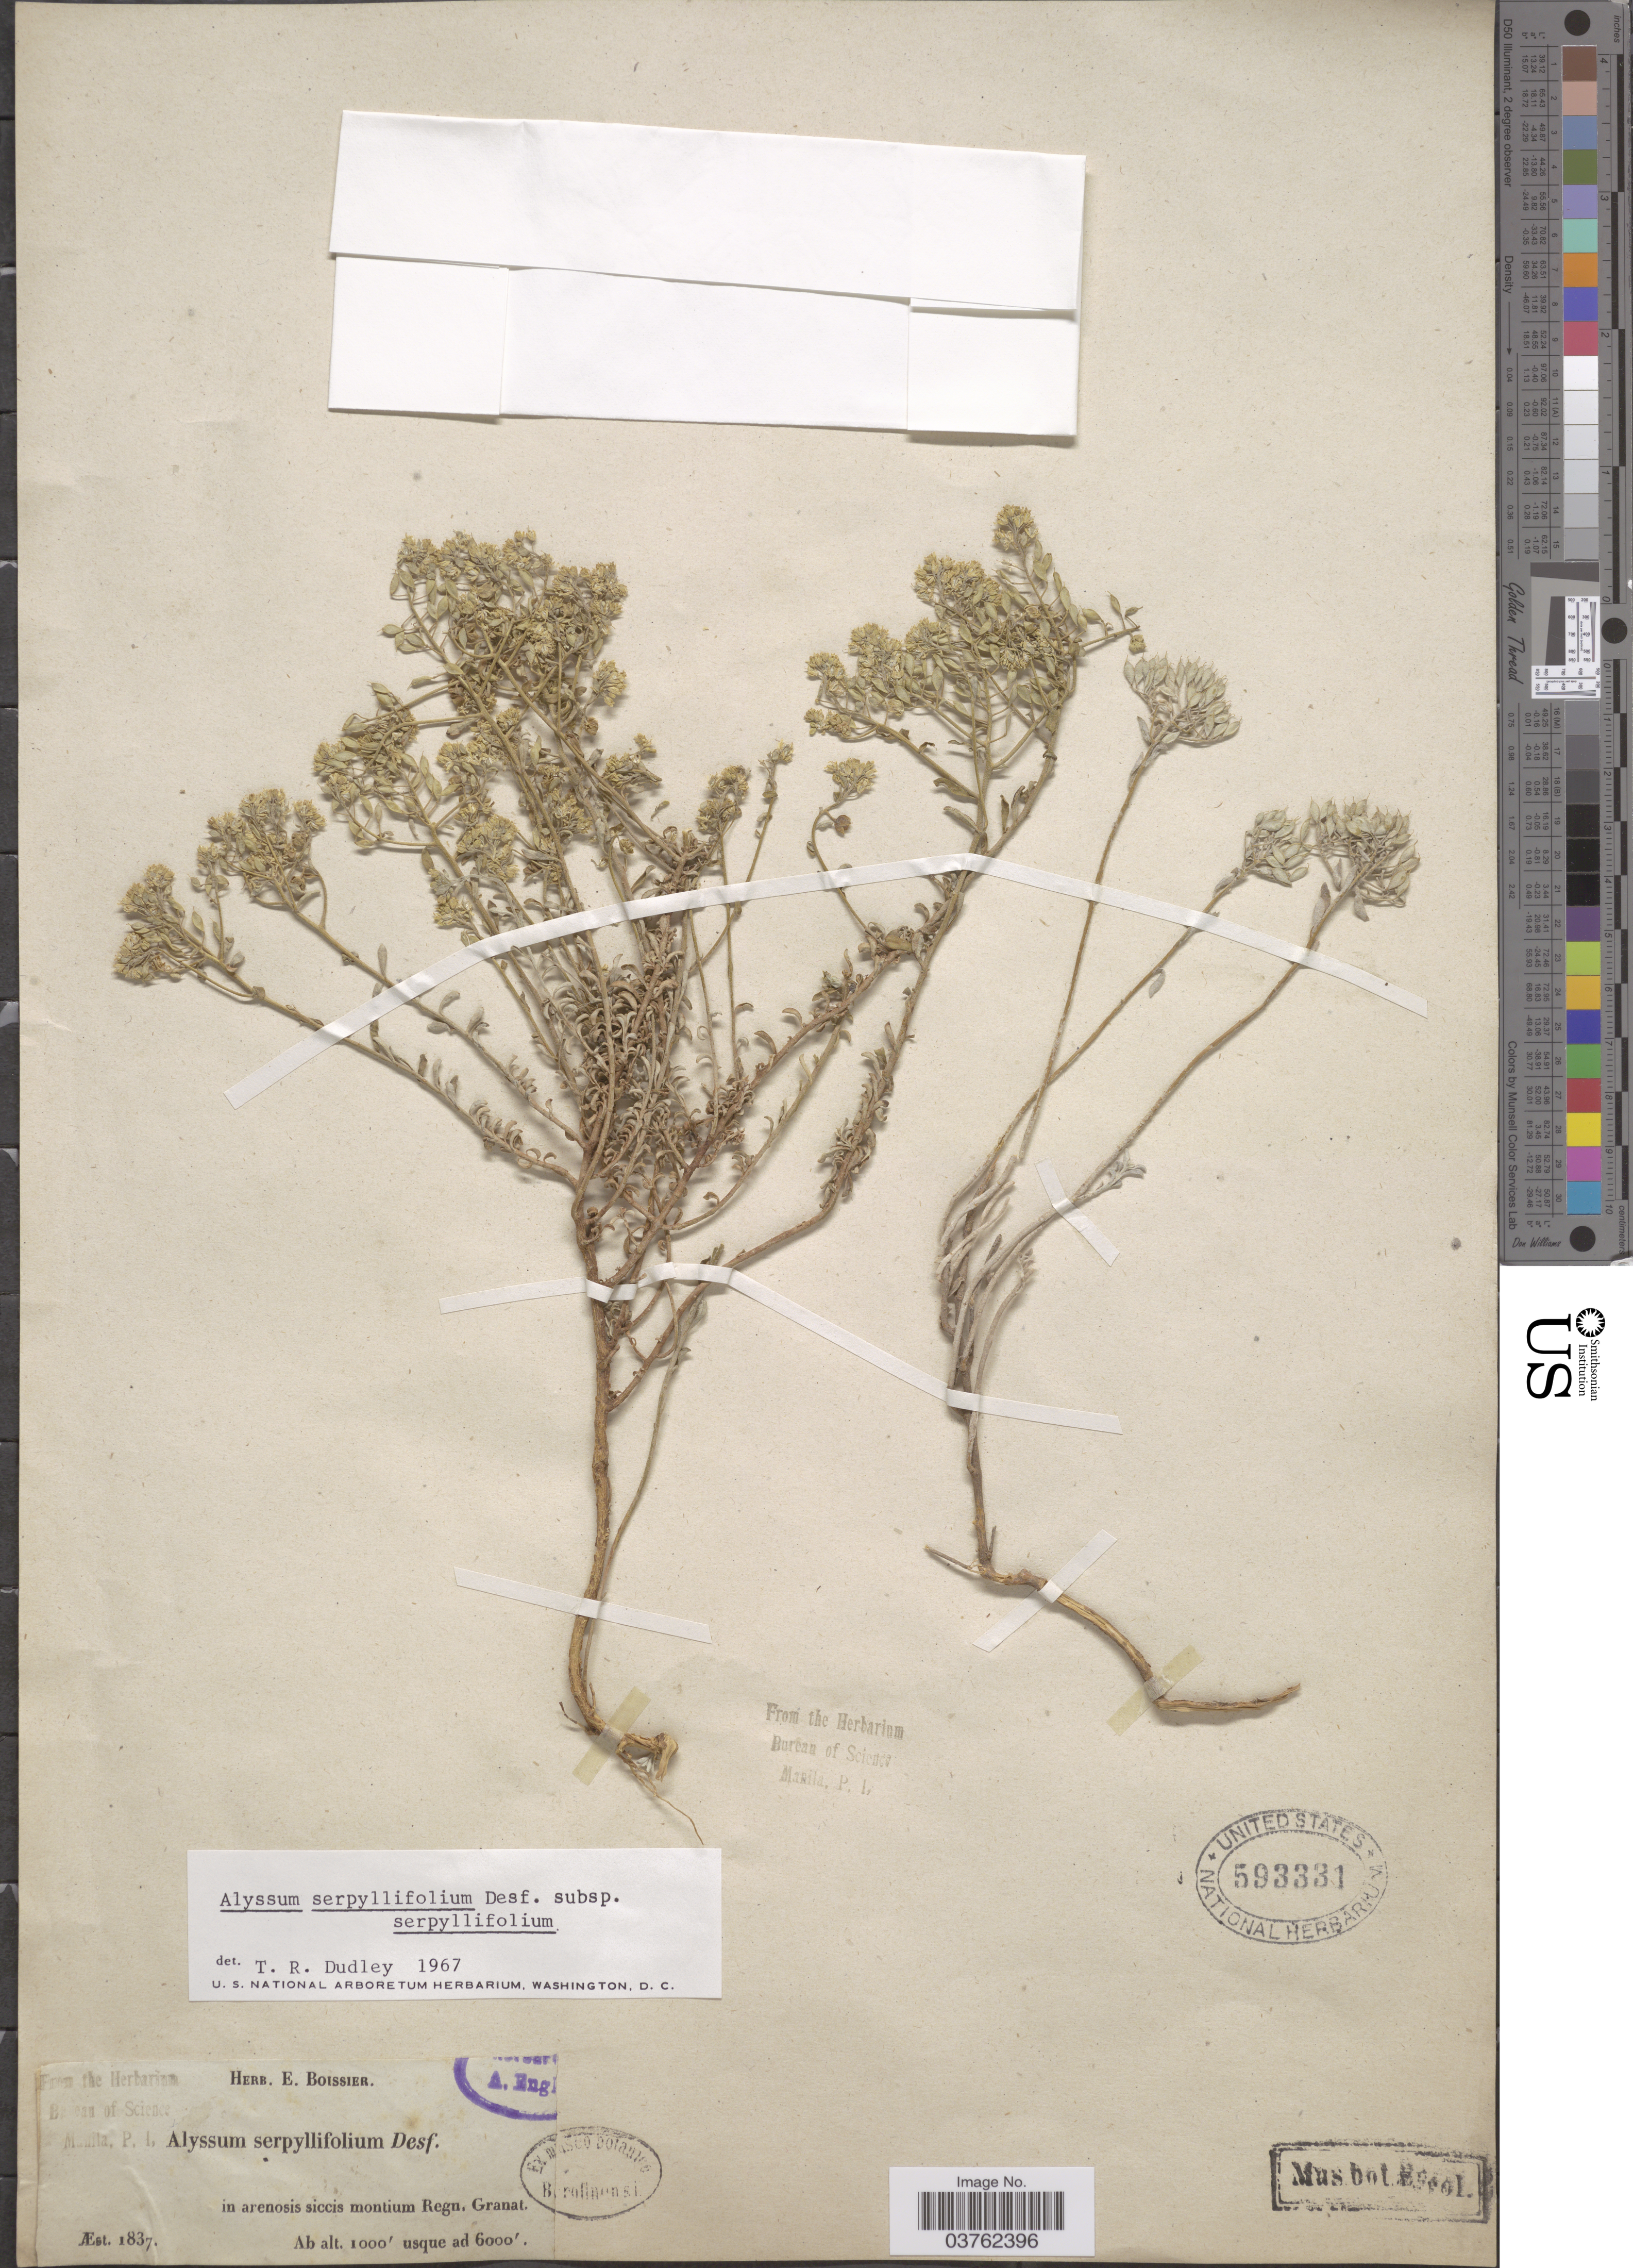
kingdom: Plantae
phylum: Tracheophyta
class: Magnoliopsida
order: Brassicales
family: Brassicaceae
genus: Alyssum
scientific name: Alyssum serpyllifolium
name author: Desf.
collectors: ex herb. E. Boissier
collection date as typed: æst. 1837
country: Spain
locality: In arenosis siccis montium Regn. Granat.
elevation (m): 305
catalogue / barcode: US 593331